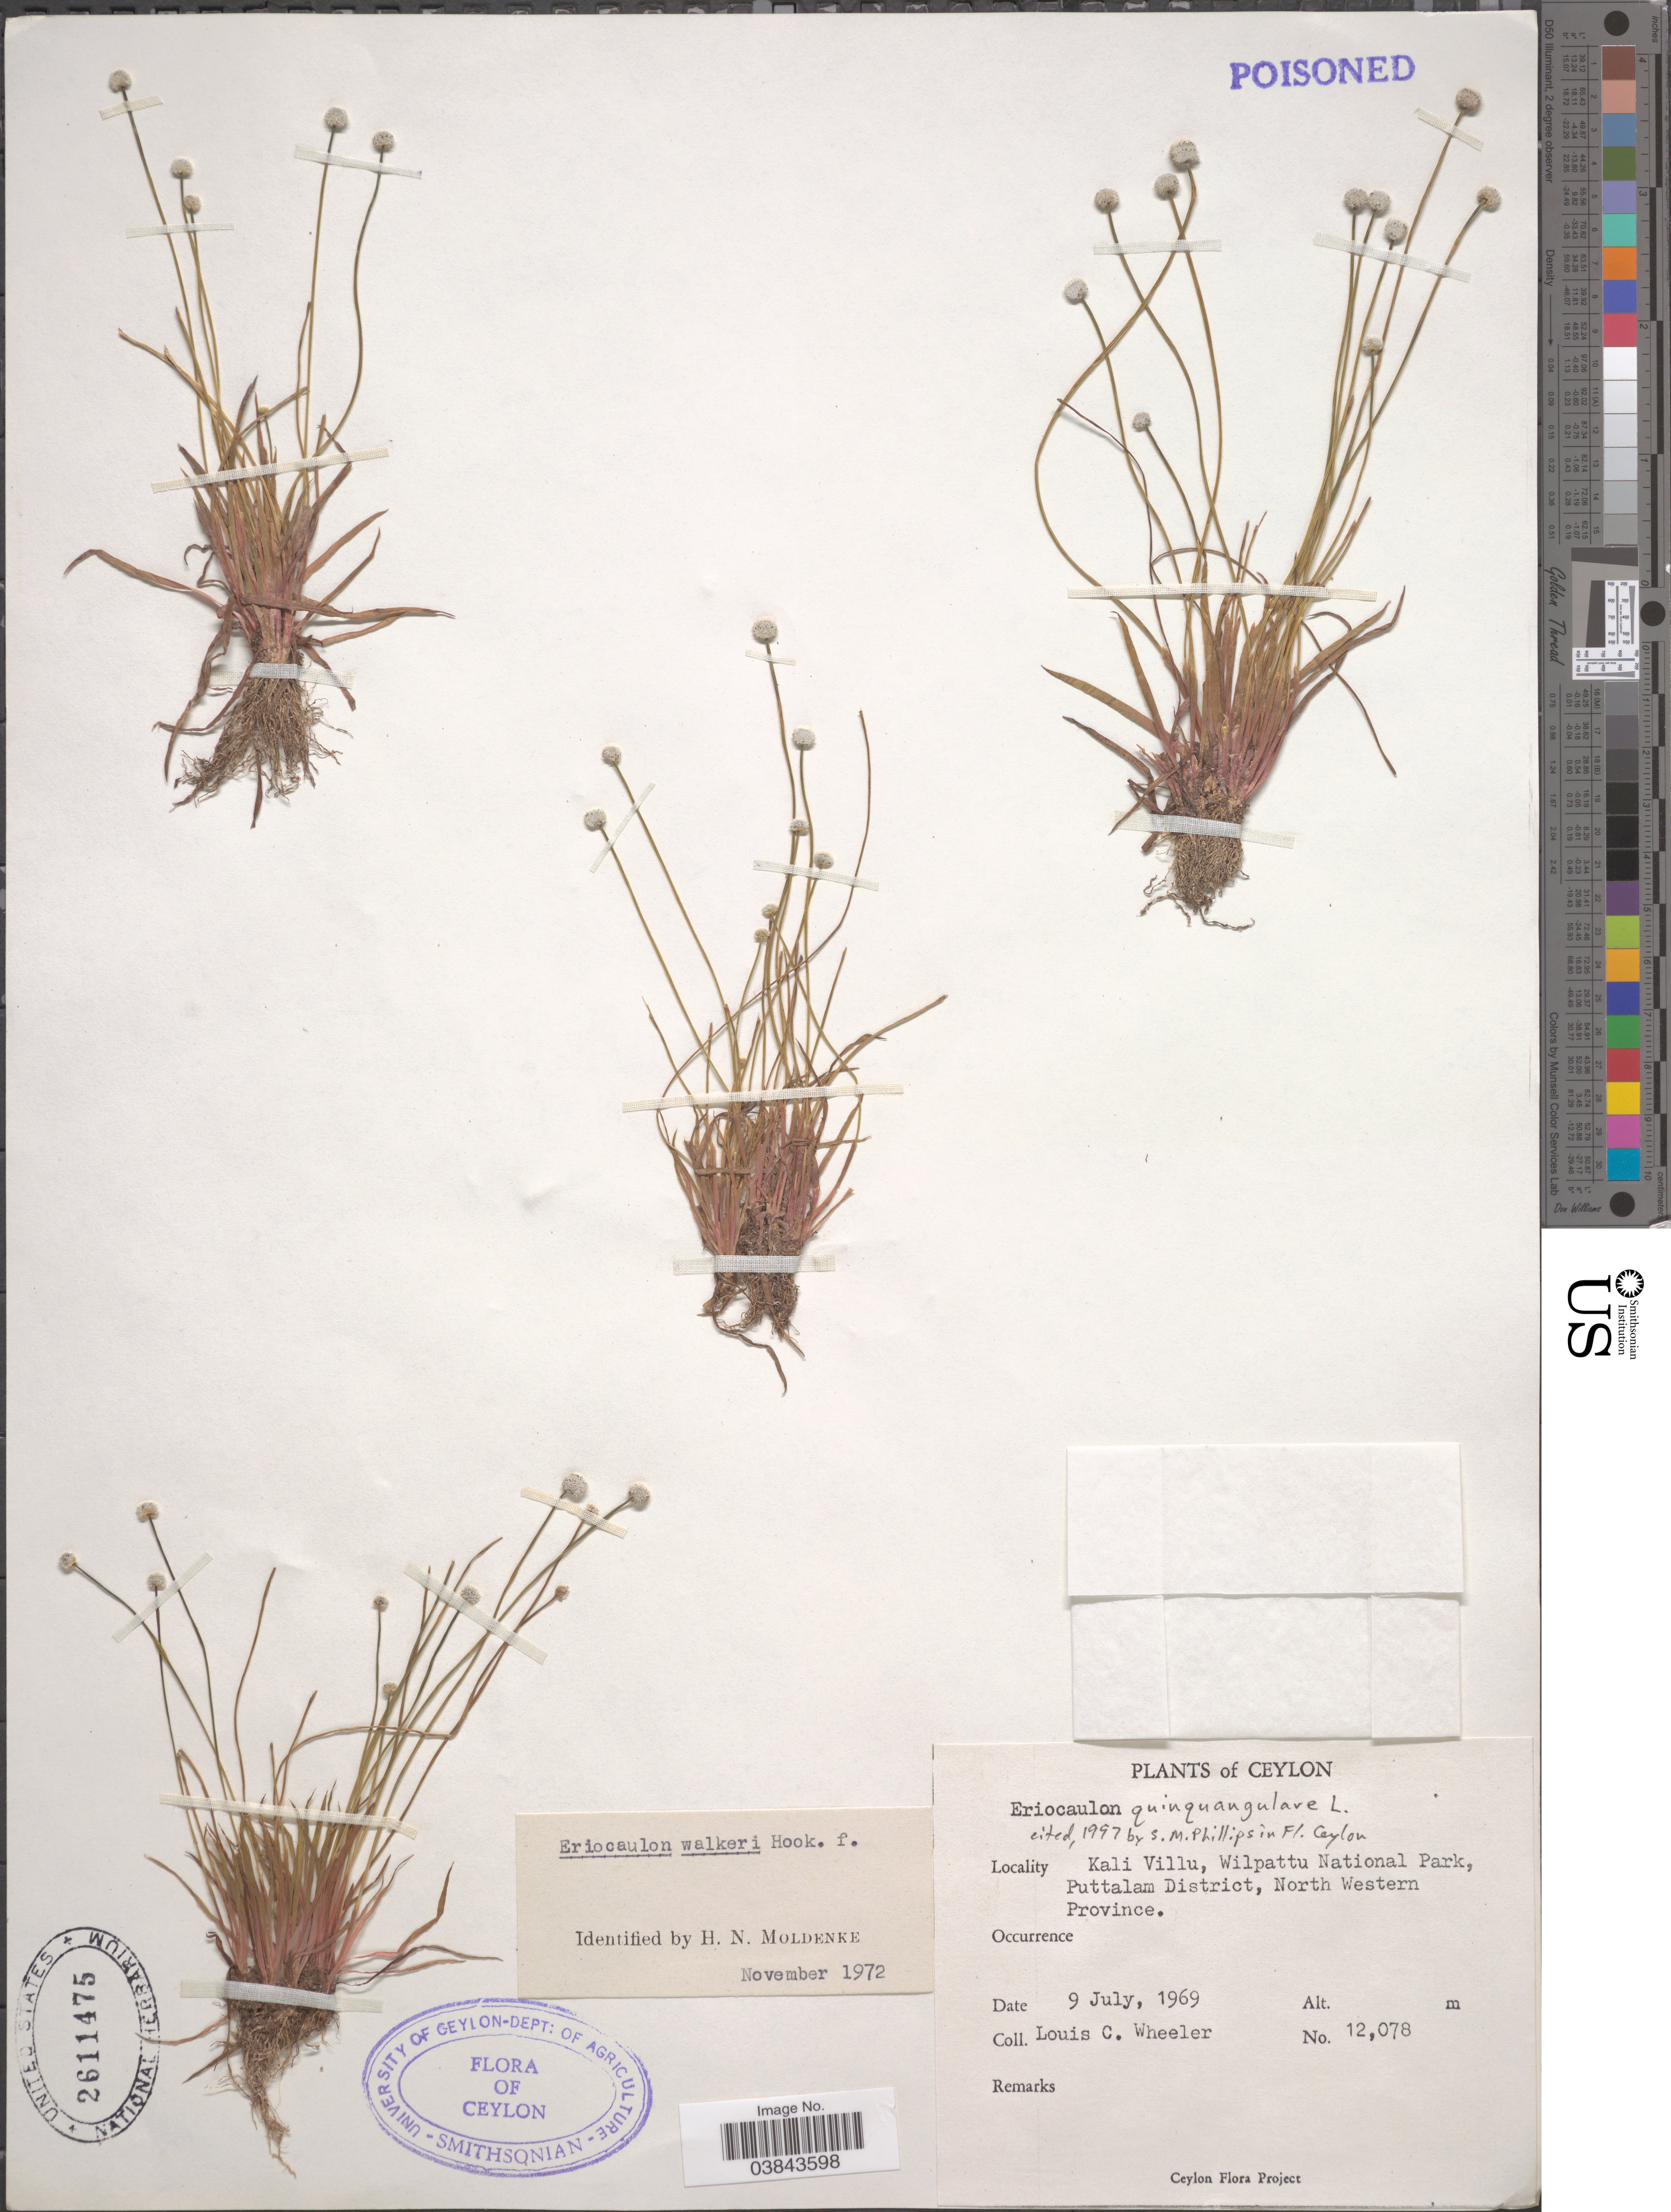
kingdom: Plantae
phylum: Tracheophyta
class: Liliopsida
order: Poales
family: Eriocaulaceae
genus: Eriocaulon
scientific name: Eriocaulon quinquangulare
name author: L.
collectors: L. C. Wheeler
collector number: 12078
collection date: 1969-07-09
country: Sri Lanka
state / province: North Western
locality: Ceylon. Kali Villu, Wilpattu National Park, Puttalam District.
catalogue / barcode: US 2611475